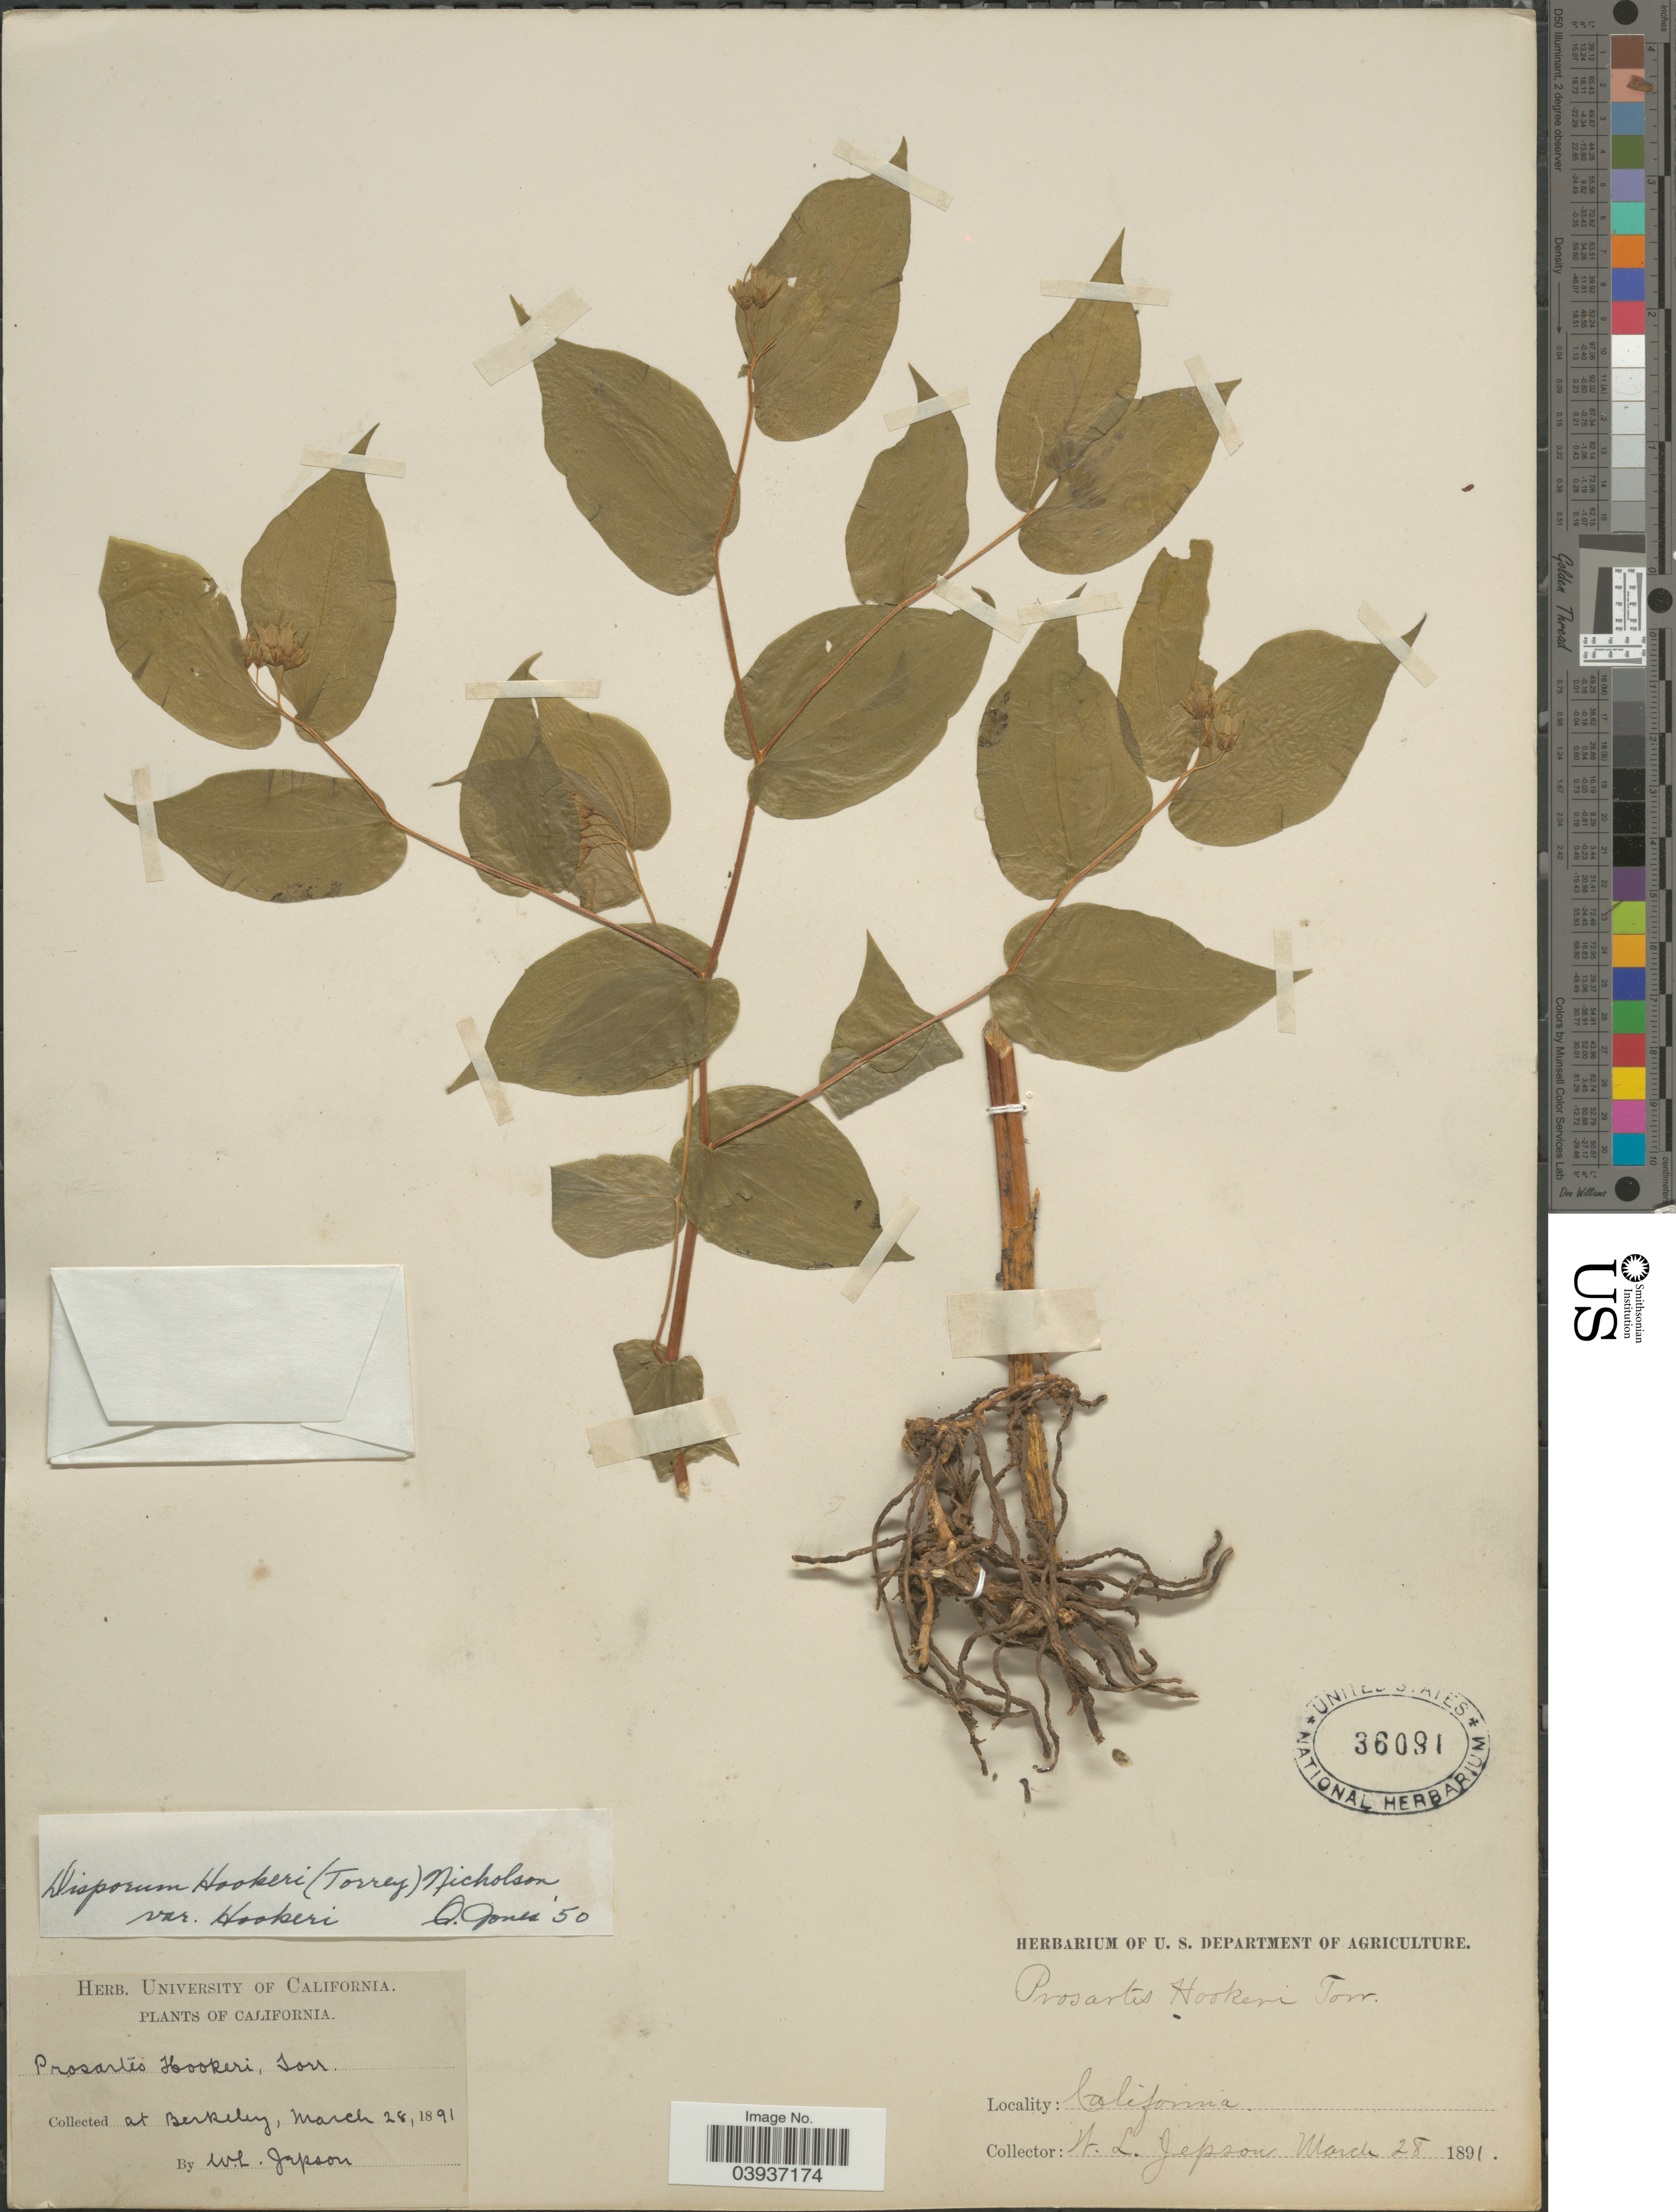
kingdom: Plantae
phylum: Tracheophyta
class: Liliopsida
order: Liliales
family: Colchicaceae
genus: Disporum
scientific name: Disporum hookeri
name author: (Torr.) G. Nicholson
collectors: W. L. Jepson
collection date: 1891-03-28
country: United States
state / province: California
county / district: Alameda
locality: At Berkeley.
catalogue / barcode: US 36091